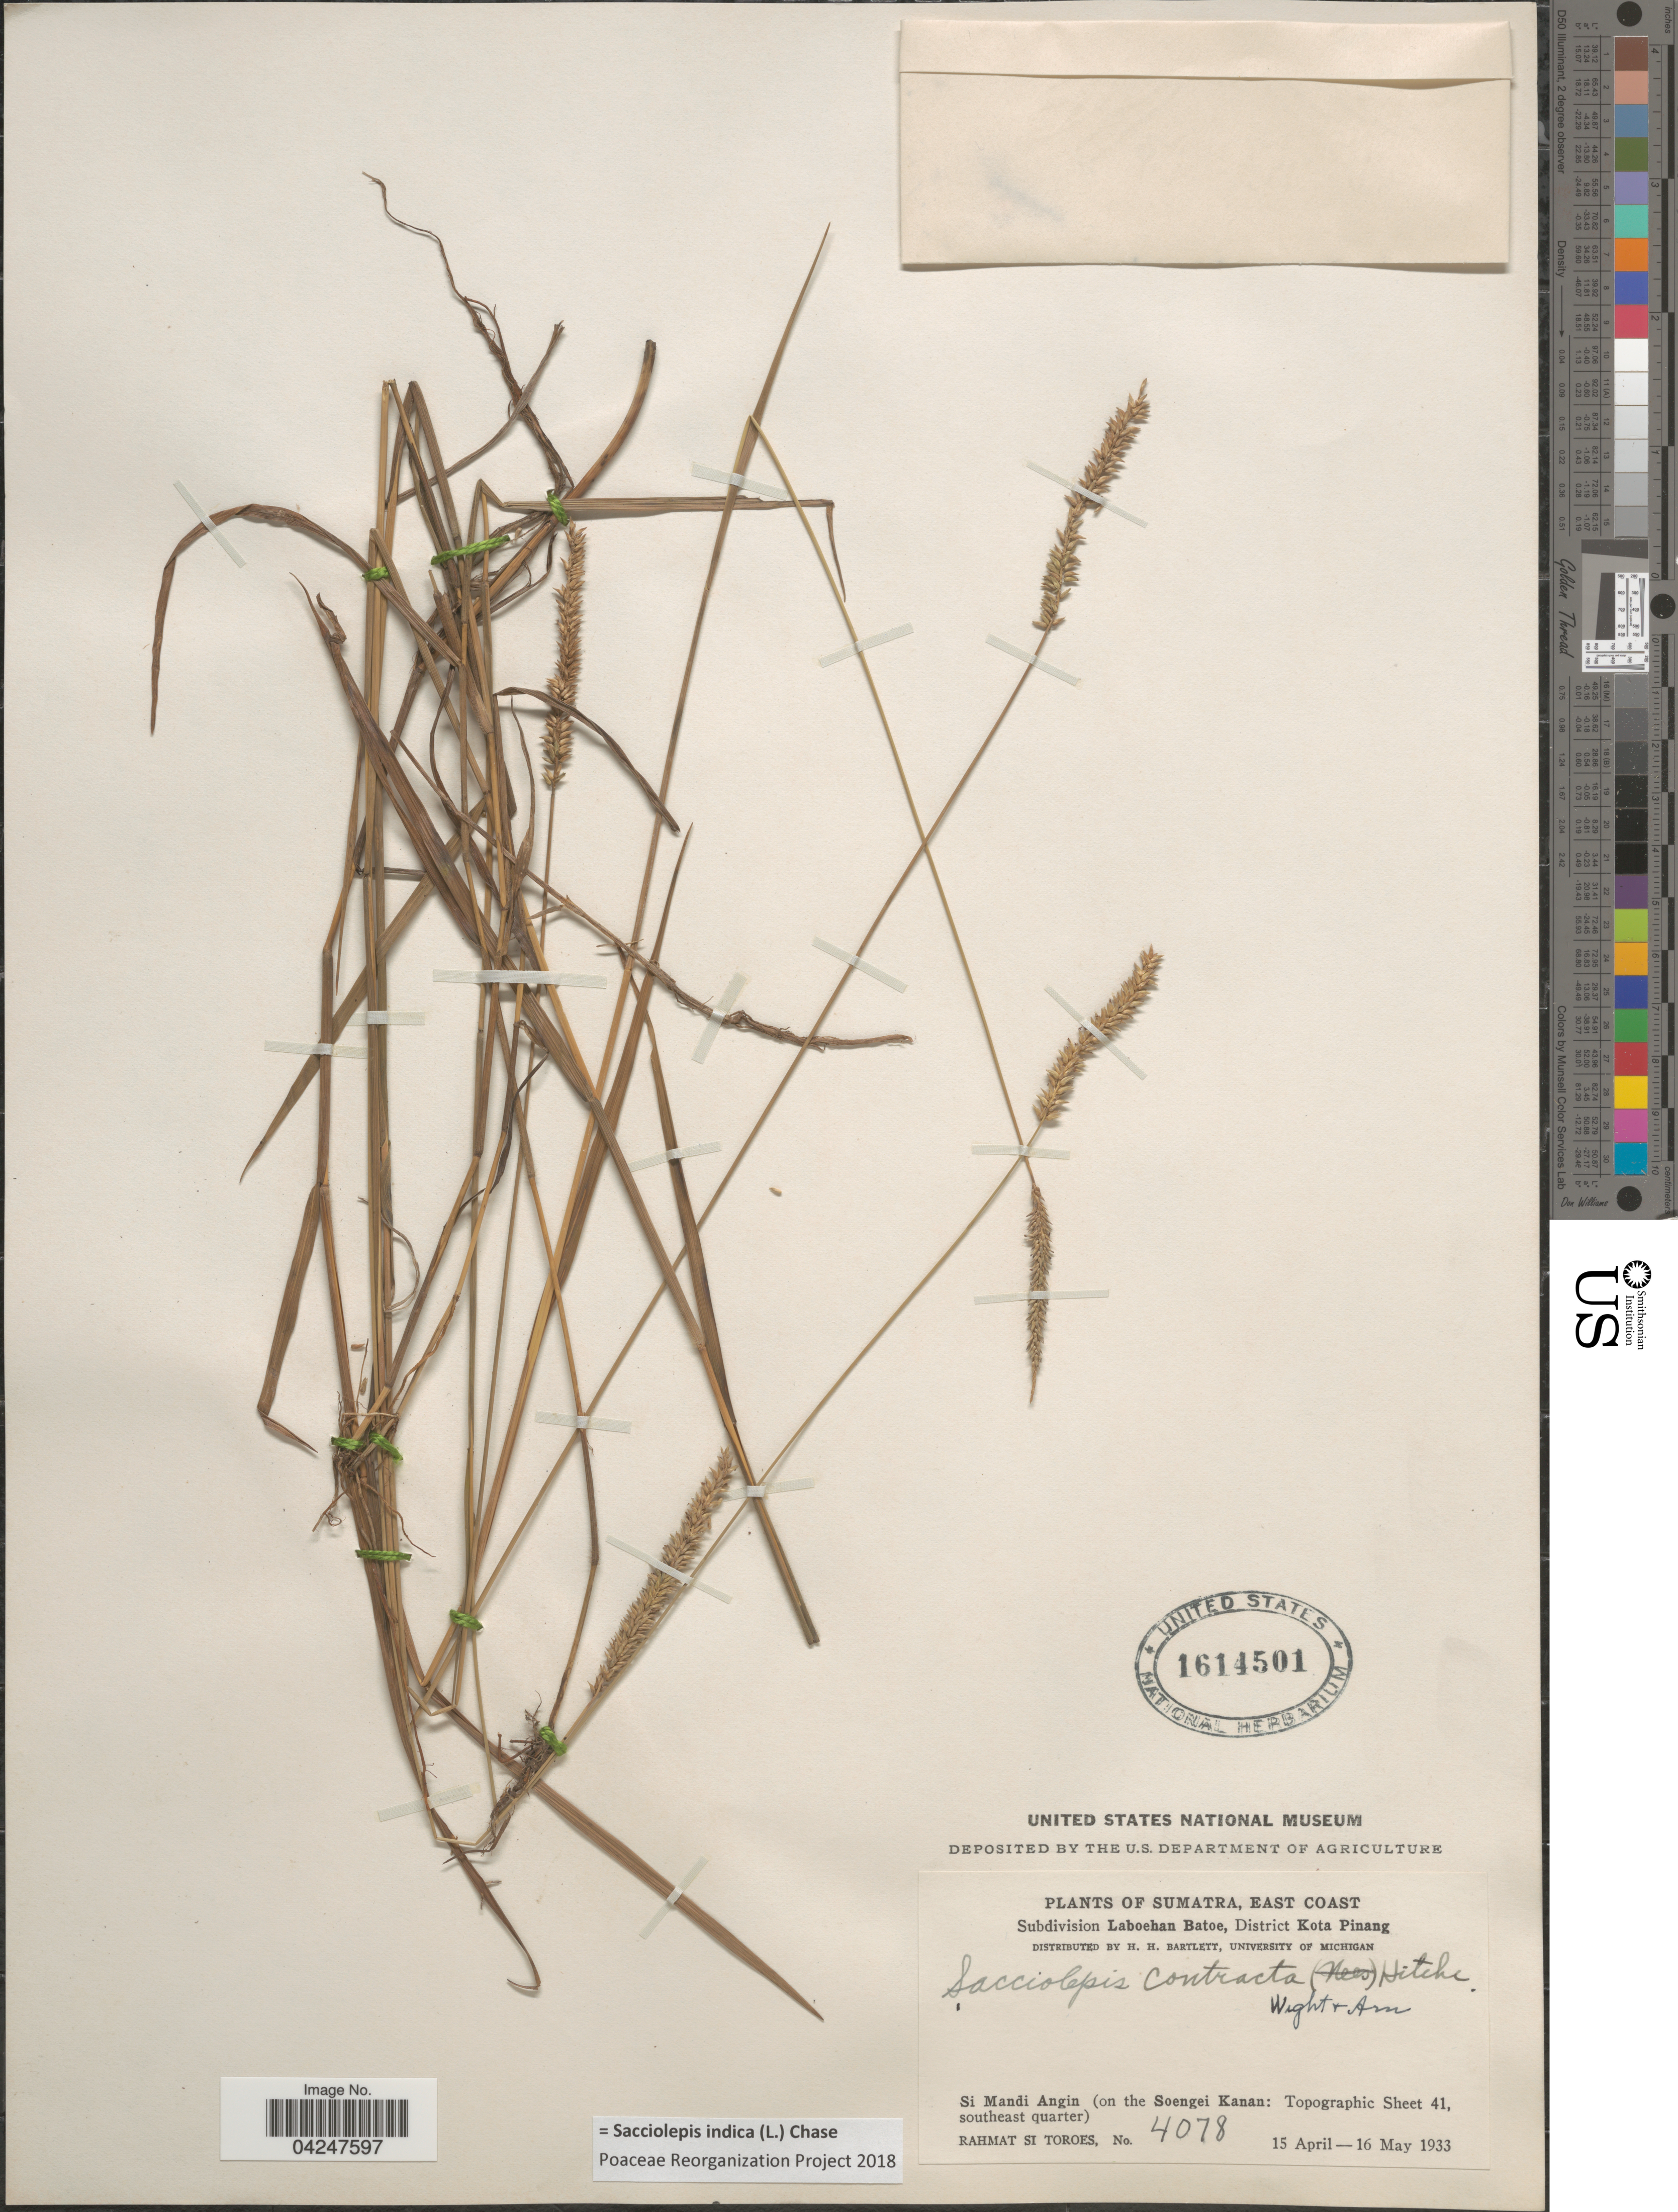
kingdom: Plantae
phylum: Tracheophyta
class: Liliopsida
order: Poales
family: Poaceae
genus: Sacciolepis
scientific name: Sacciolepis indica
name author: (L.) Chase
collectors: Rahmat Si Boeea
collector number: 4078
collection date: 1933-04-15/1933-05-16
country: Indonesia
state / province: Sumatra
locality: East Coast. Subdivision Laboehan Batoe, District Kota Pinang. Si Mandi Angin (on the Soengei Kanan: Topographic Sheet 41, southeast quarter).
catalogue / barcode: US 1614501